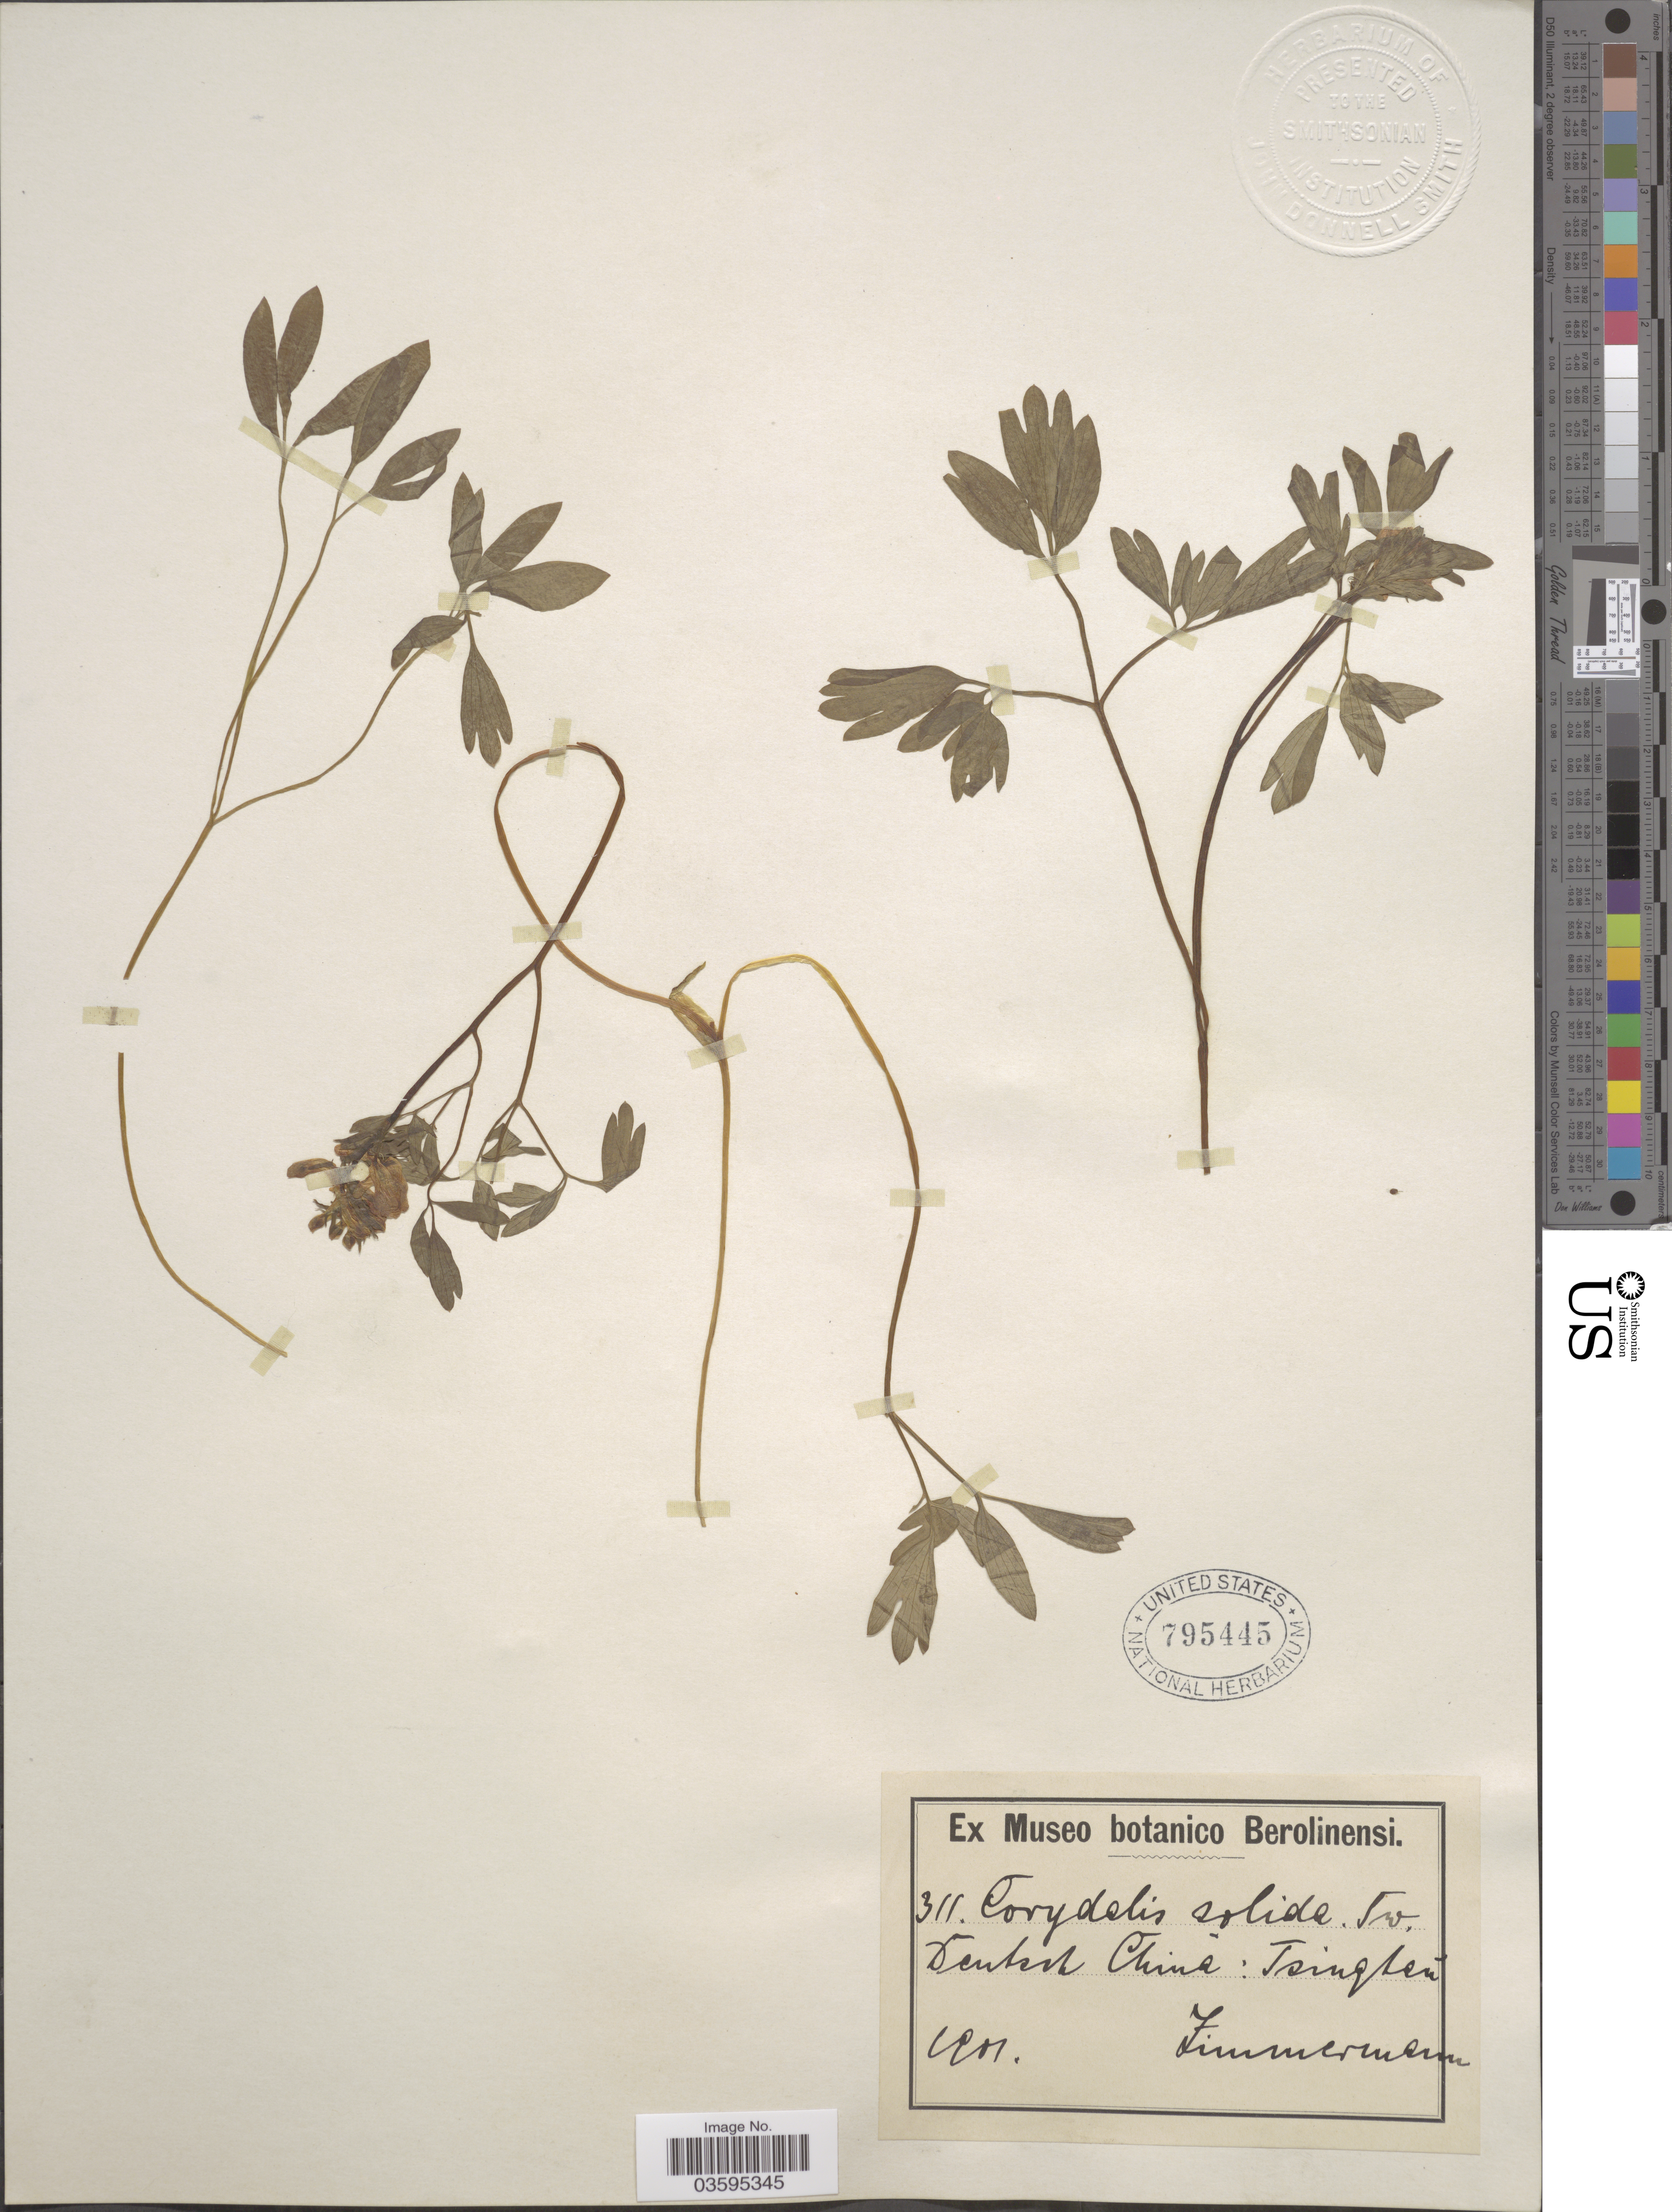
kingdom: Plantae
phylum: Tracheophyta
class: Magnoliopsida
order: Ranunculales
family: Papaveraceae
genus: Corydalis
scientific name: Corydalis solida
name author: (L.) Clairv.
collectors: -. Zimmermann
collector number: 311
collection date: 1901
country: China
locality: Deutsch China: Tsingtao.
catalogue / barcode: US 795445